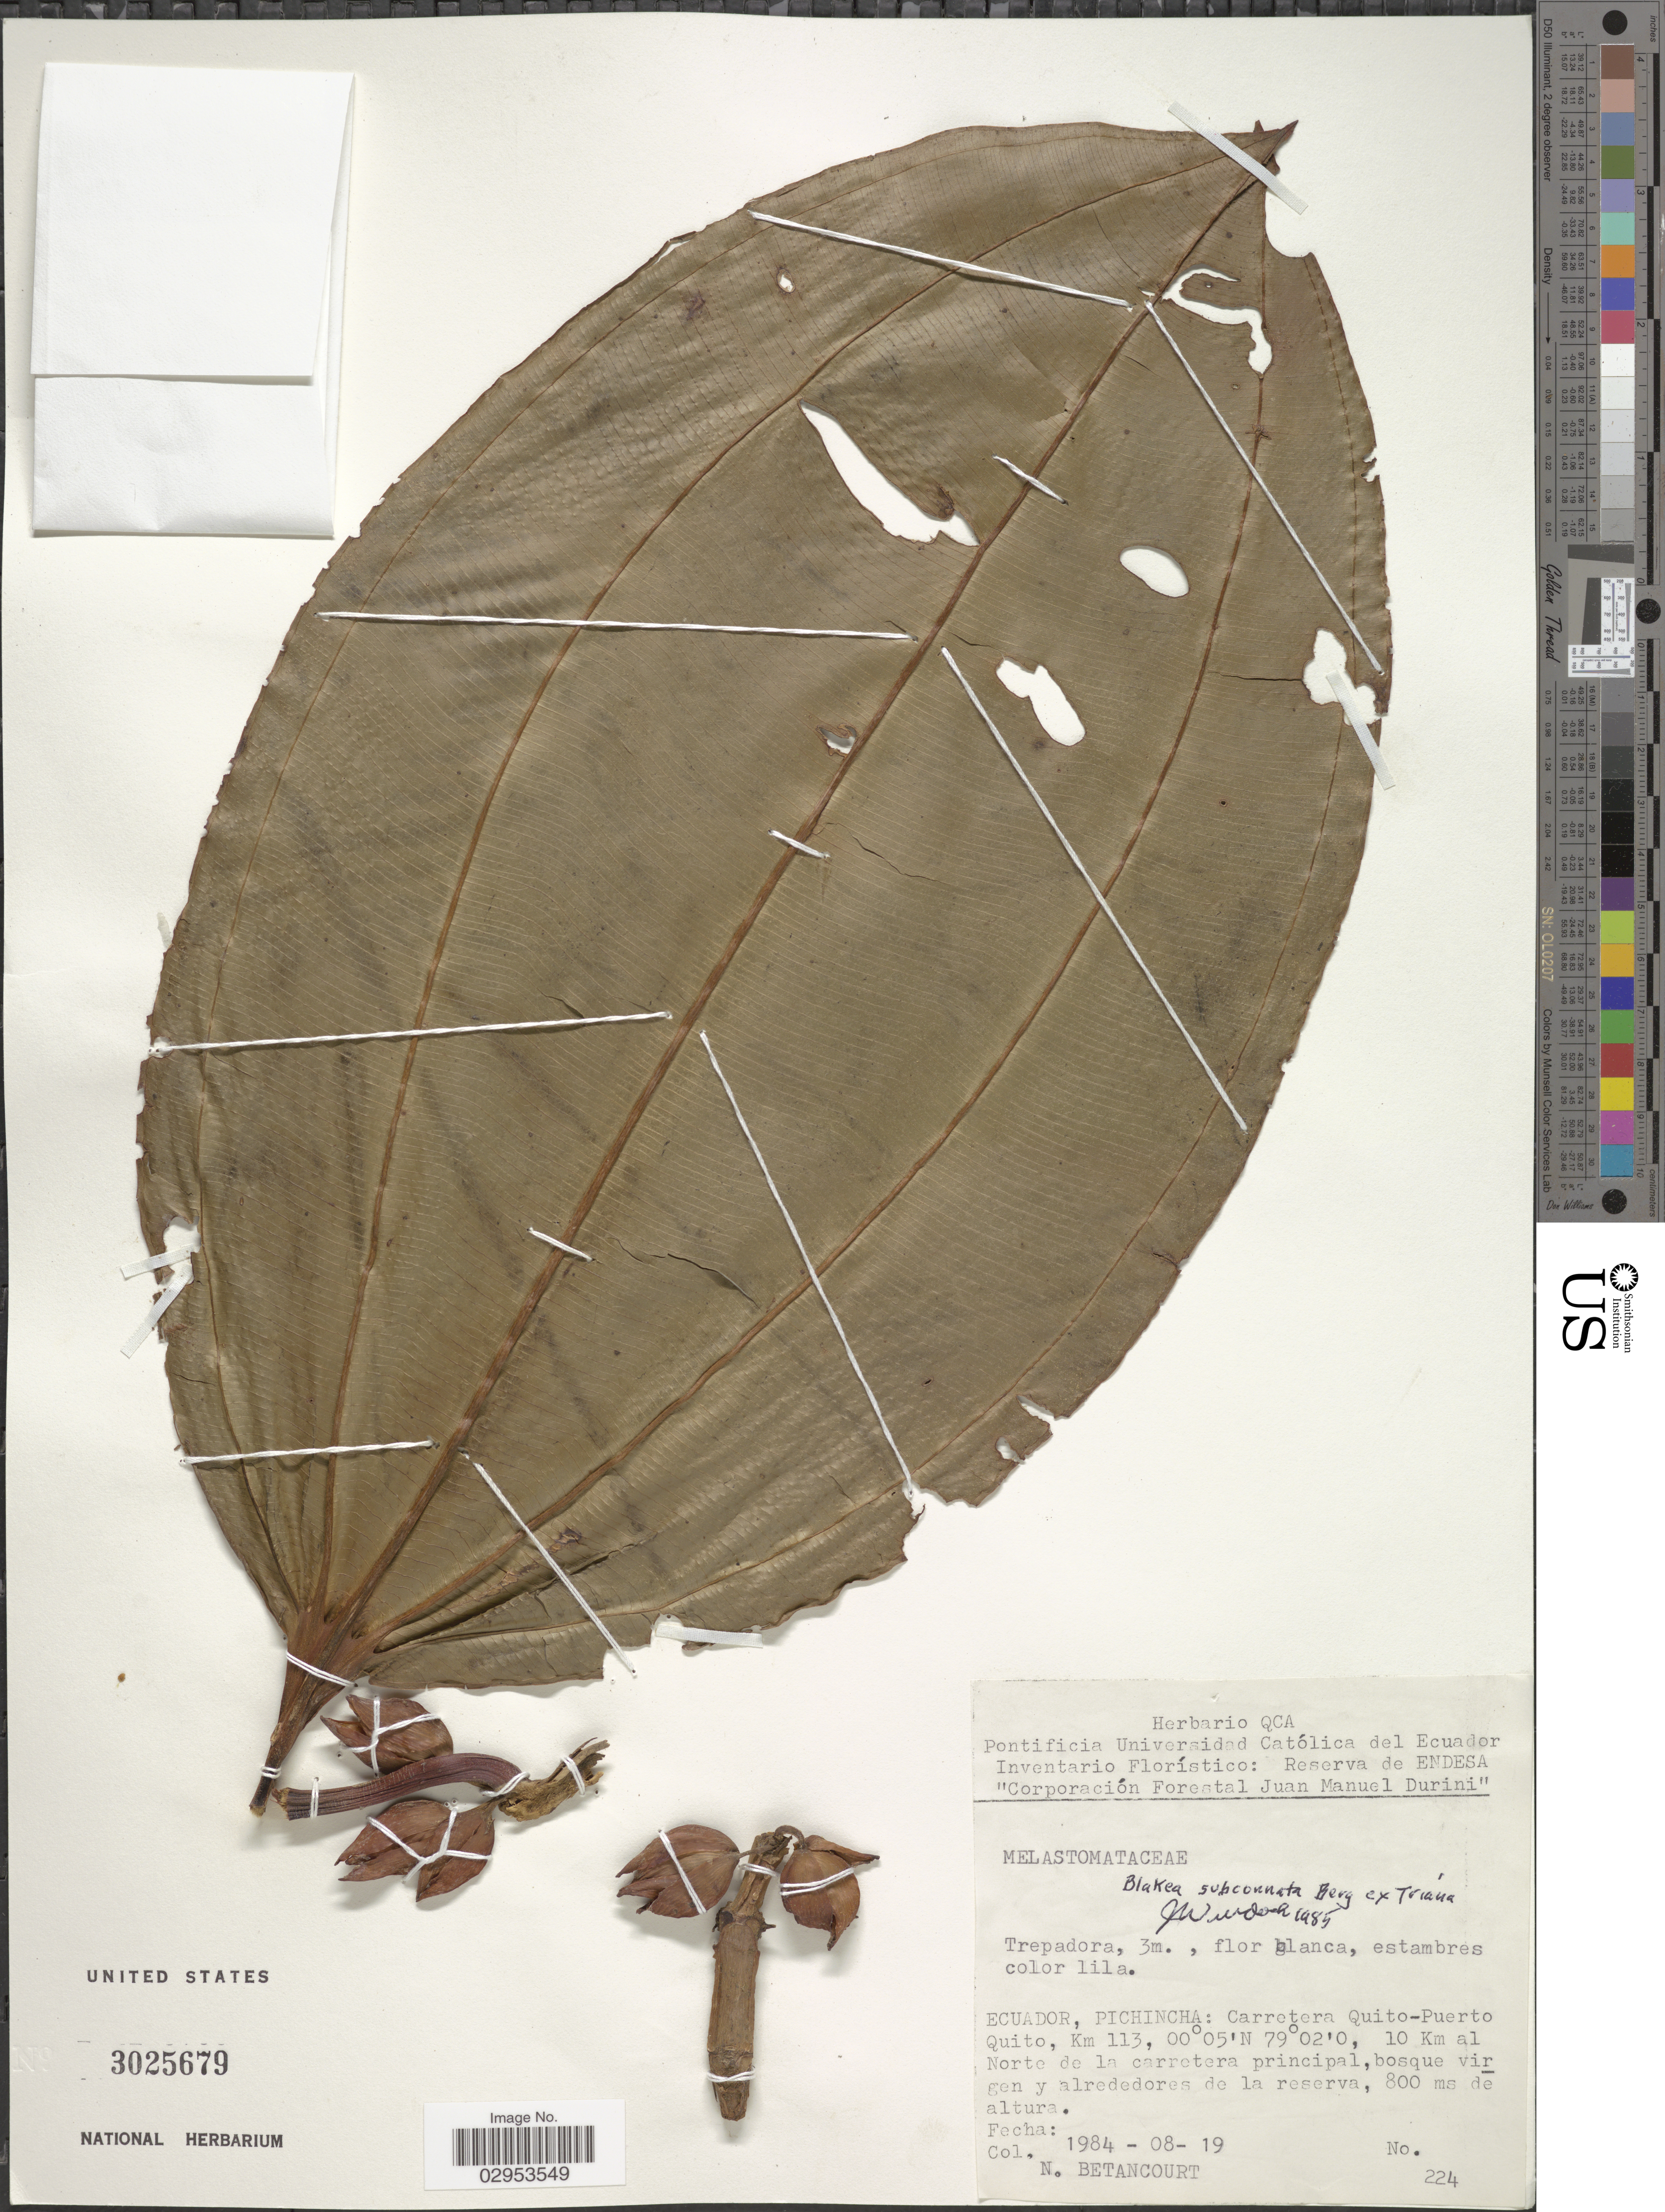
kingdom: Plantae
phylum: Tracheophyta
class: Magnoliopsida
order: Myrtales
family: Melastomataceae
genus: Blakea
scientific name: Blakea subconnata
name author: O. Berg ex Triana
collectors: N. Betancourt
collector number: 224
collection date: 1984-08-19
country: Ecuador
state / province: Pichincha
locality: Carretera Quito-Puerto Quito, Km 113. 10 Km al Norte de la carretera principal.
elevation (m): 800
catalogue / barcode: US 3025679